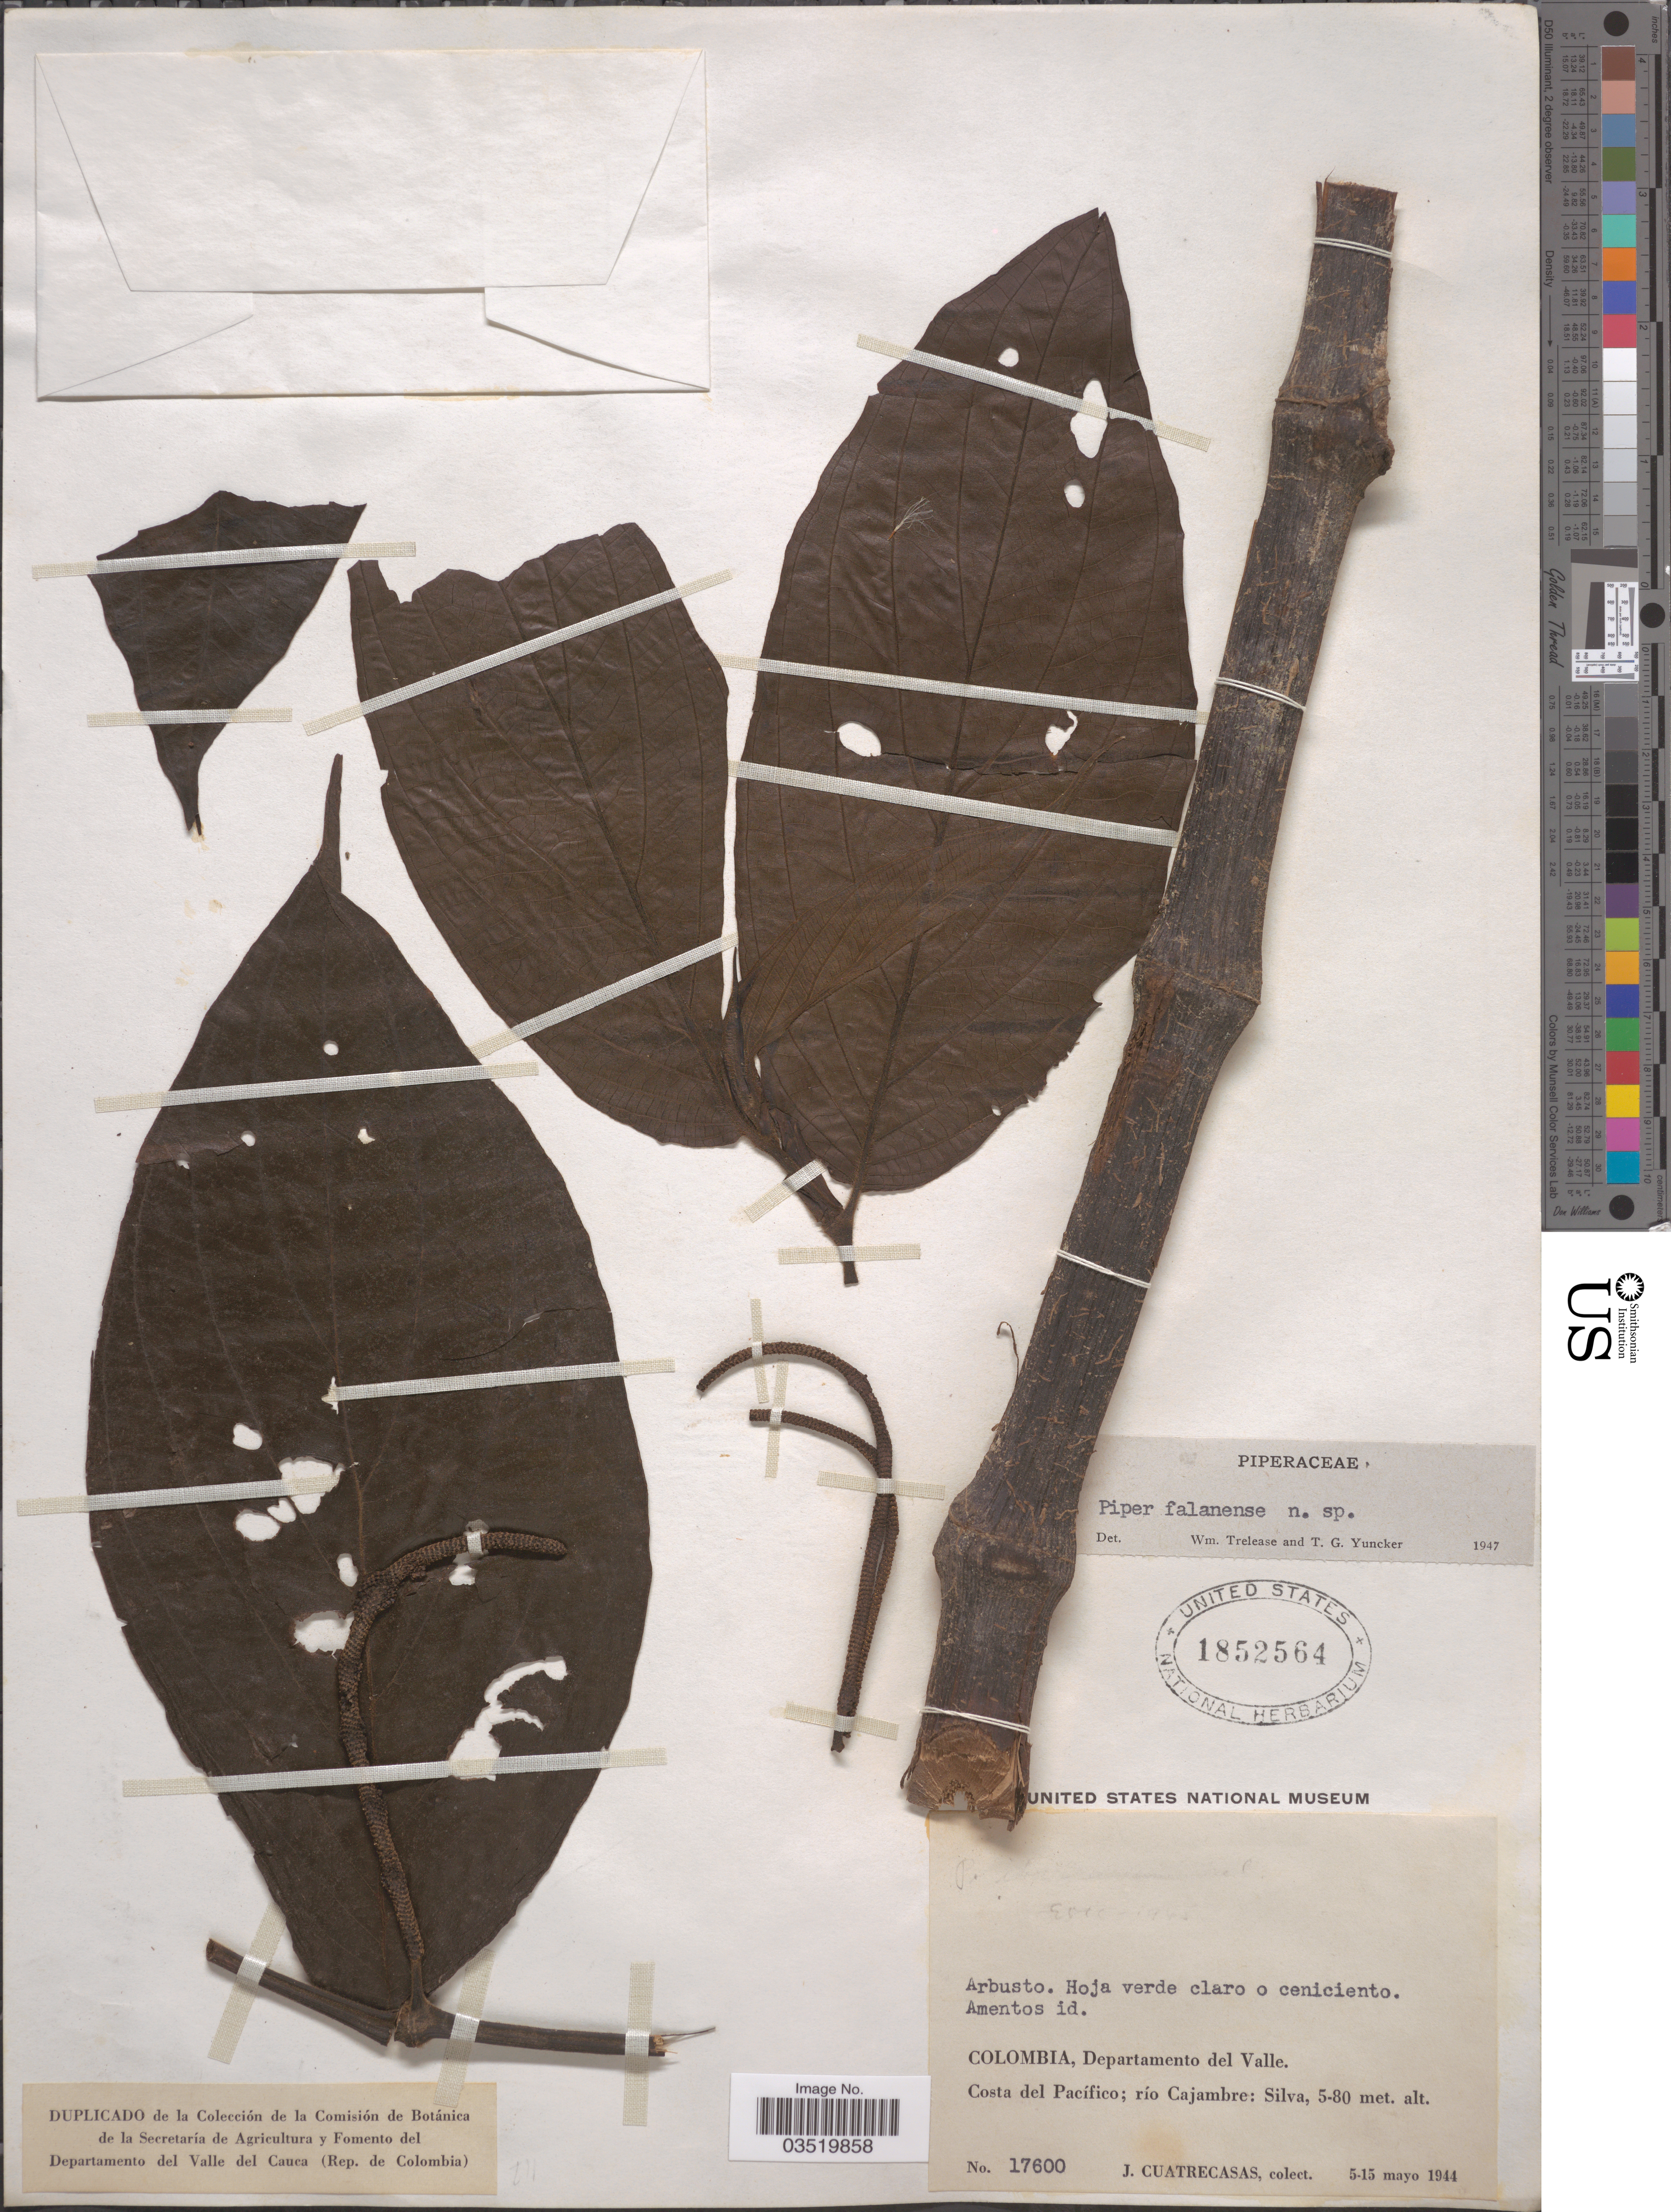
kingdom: Plantae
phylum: Tracheophyta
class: Magnoliopsida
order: Piperales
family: Piperaceae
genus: Piper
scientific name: Piper falanense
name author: Trel. & Yunck.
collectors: J. Cuatrecasas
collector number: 17600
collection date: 1944-05-05/1944-05-15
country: Colombia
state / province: Valle del Cauca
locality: Departamento del Valle. Costa del Pacífico; río Cajambre.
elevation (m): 5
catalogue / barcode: US 1852564